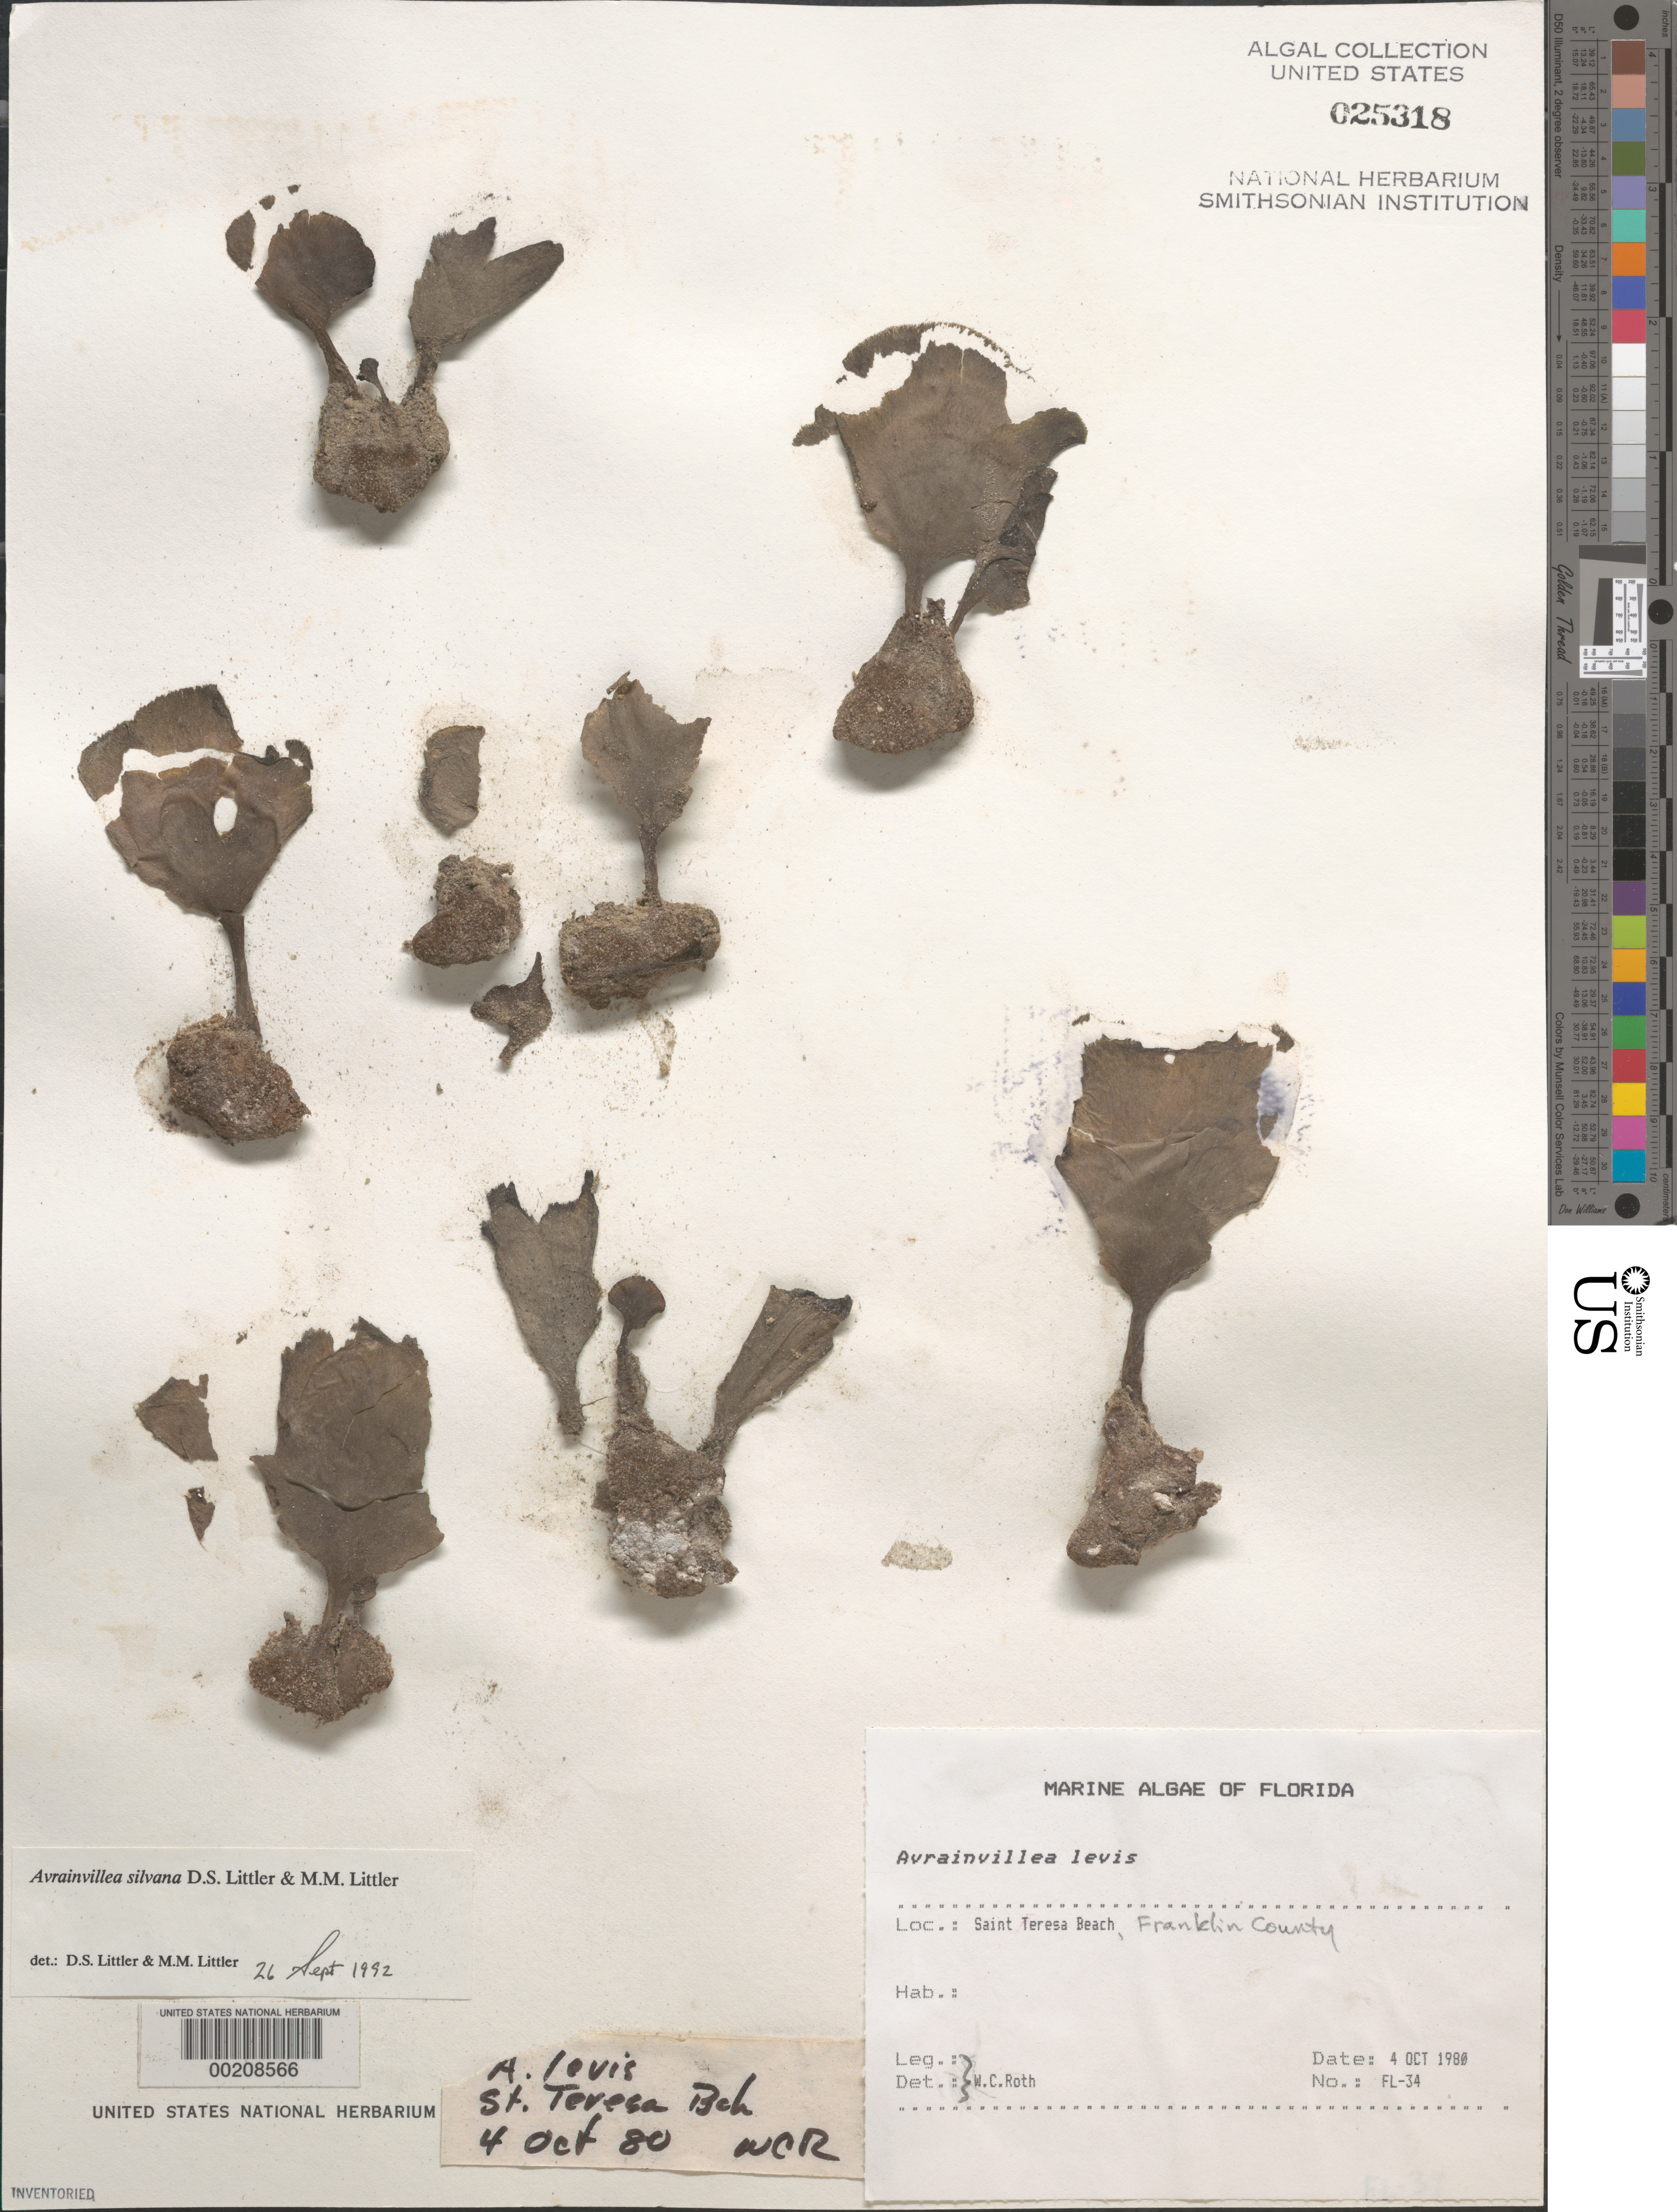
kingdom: Plantae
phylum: Chlorophyta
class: Ulvophyceae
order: Bryopsidales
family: Dichotomosiphonaceae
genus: Avrainvillea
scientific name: Avrainvillea silvana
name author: D.S. Littler & Littler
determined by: Littler, D. S.; Littler, M. M.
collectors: W. C. Roth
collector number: Fl-34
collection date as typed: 04 Oct 1980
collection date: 1980-10-04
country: United States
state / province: Florida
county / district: Franklin County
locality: Saint Teresa Beach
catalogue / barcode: US 25318